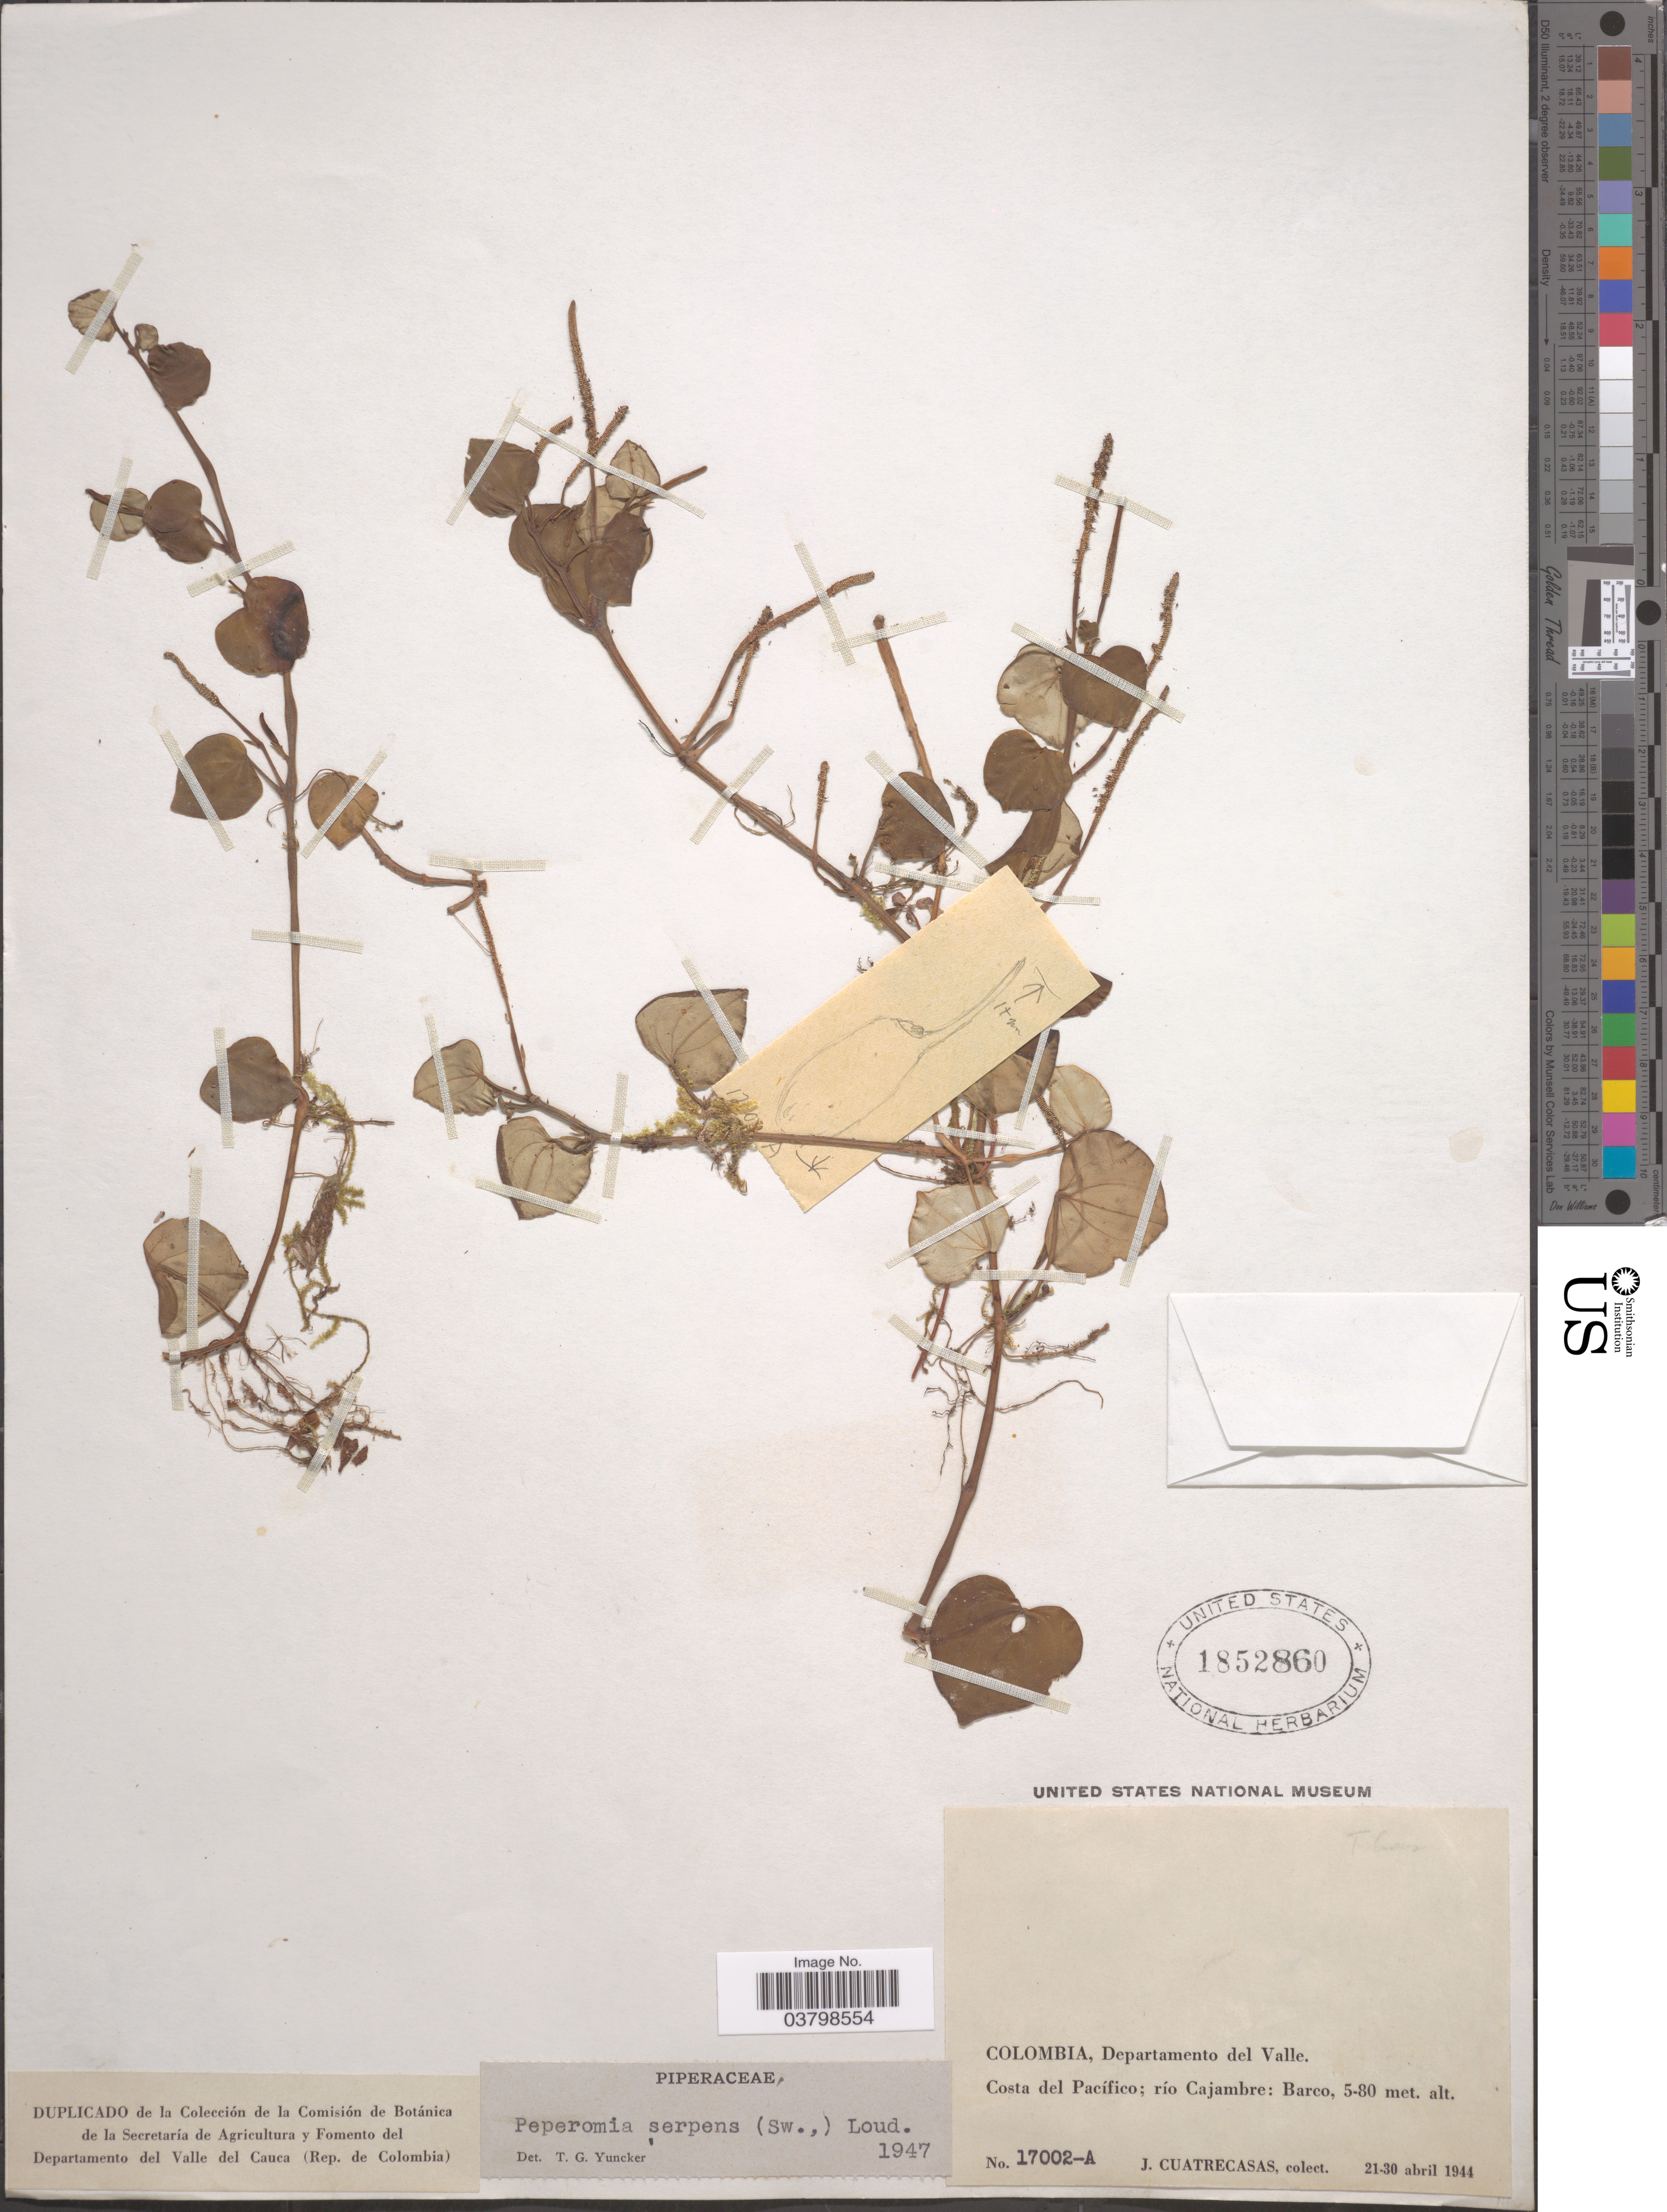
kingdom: Plantae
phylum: Tracheophyta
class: Magnoliopsida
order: Piperales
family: Piperaceae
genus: Peperomia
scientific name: Peperomia serpens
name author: (Sw.) Loudon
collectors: J. Cuatrecasas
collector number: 17002-A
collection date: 1944-04-21/1944-04-30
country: Colombia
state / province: Valle del Cauca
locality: Departamento del Valle. Costa del Pacífico; río Cajambre: Barco.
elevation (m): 5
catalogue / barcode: US 1852860